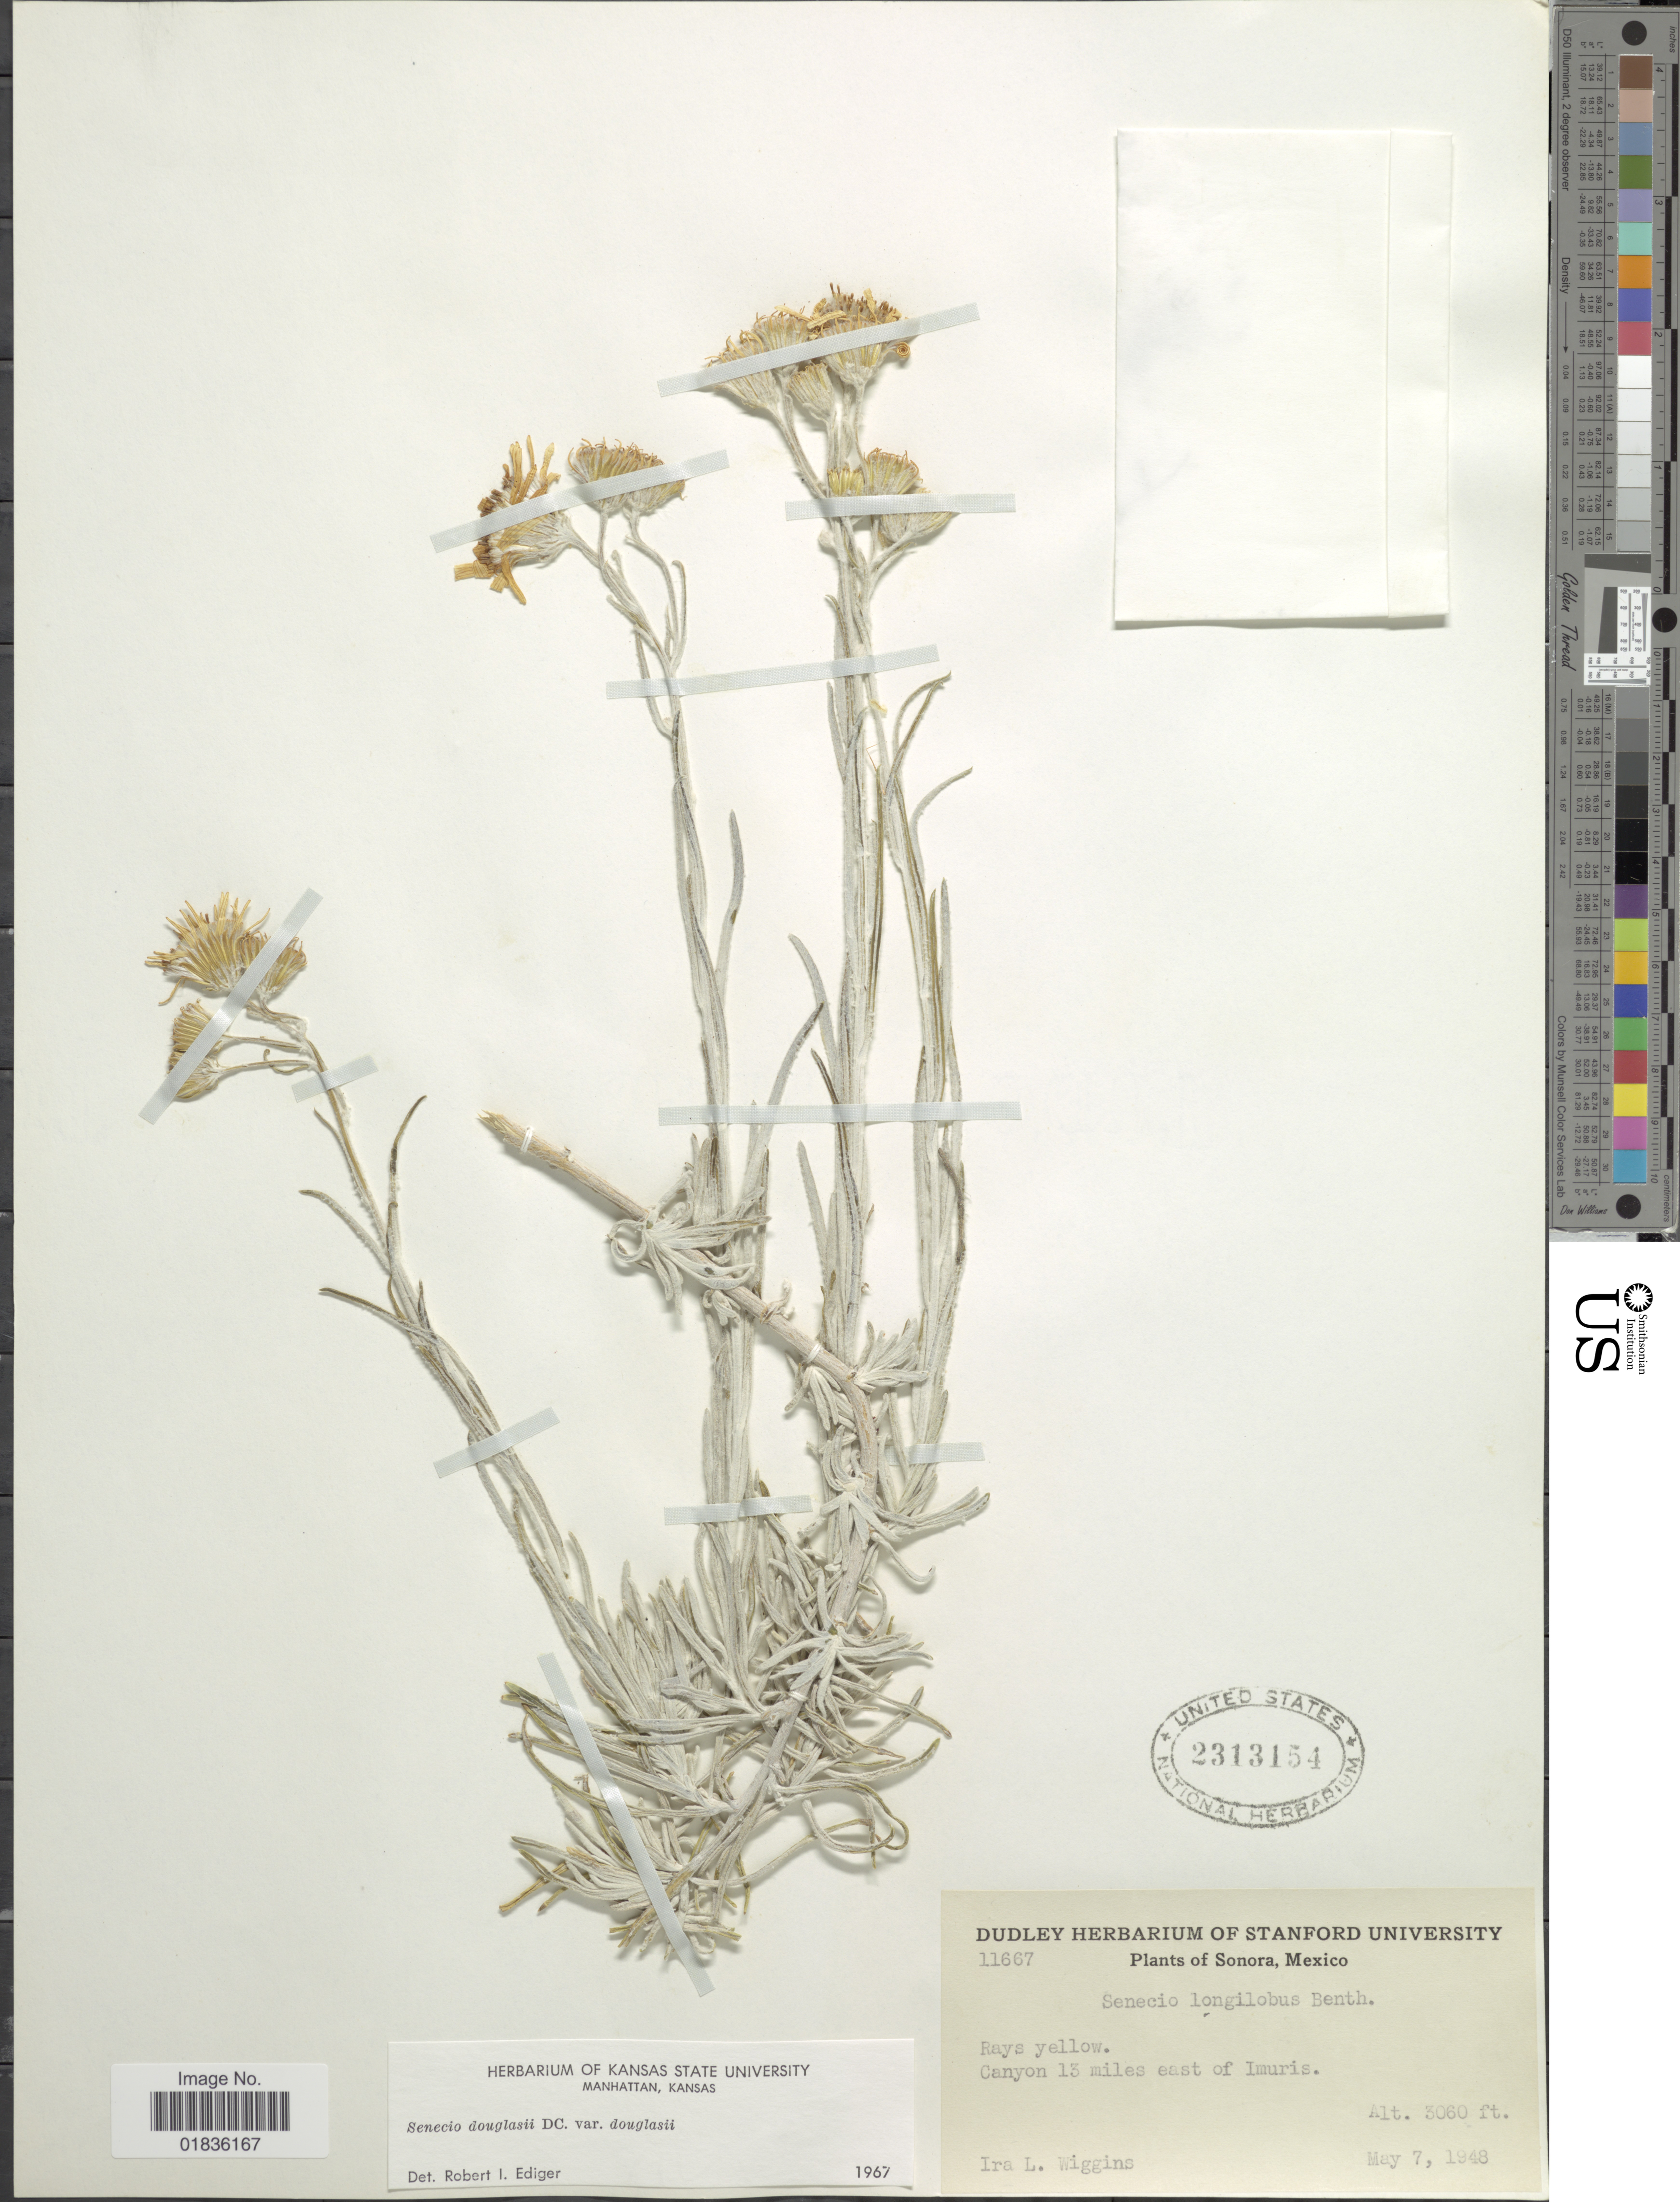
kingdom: Plantae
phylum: Tracheophyta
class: Magnoliopsida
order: Asterales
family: Asteraceae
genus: Senecio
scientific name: Senecio flaccidus var. douglasii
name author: (DC.) B.L. Turner & T.M. Barkley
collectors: I. L. Wiggins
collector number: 11667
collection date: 1948-05-07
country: Mexico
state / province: Sonora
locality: Canyon 13 miles east of Imuris.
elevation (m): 933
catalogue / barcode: US 2313154